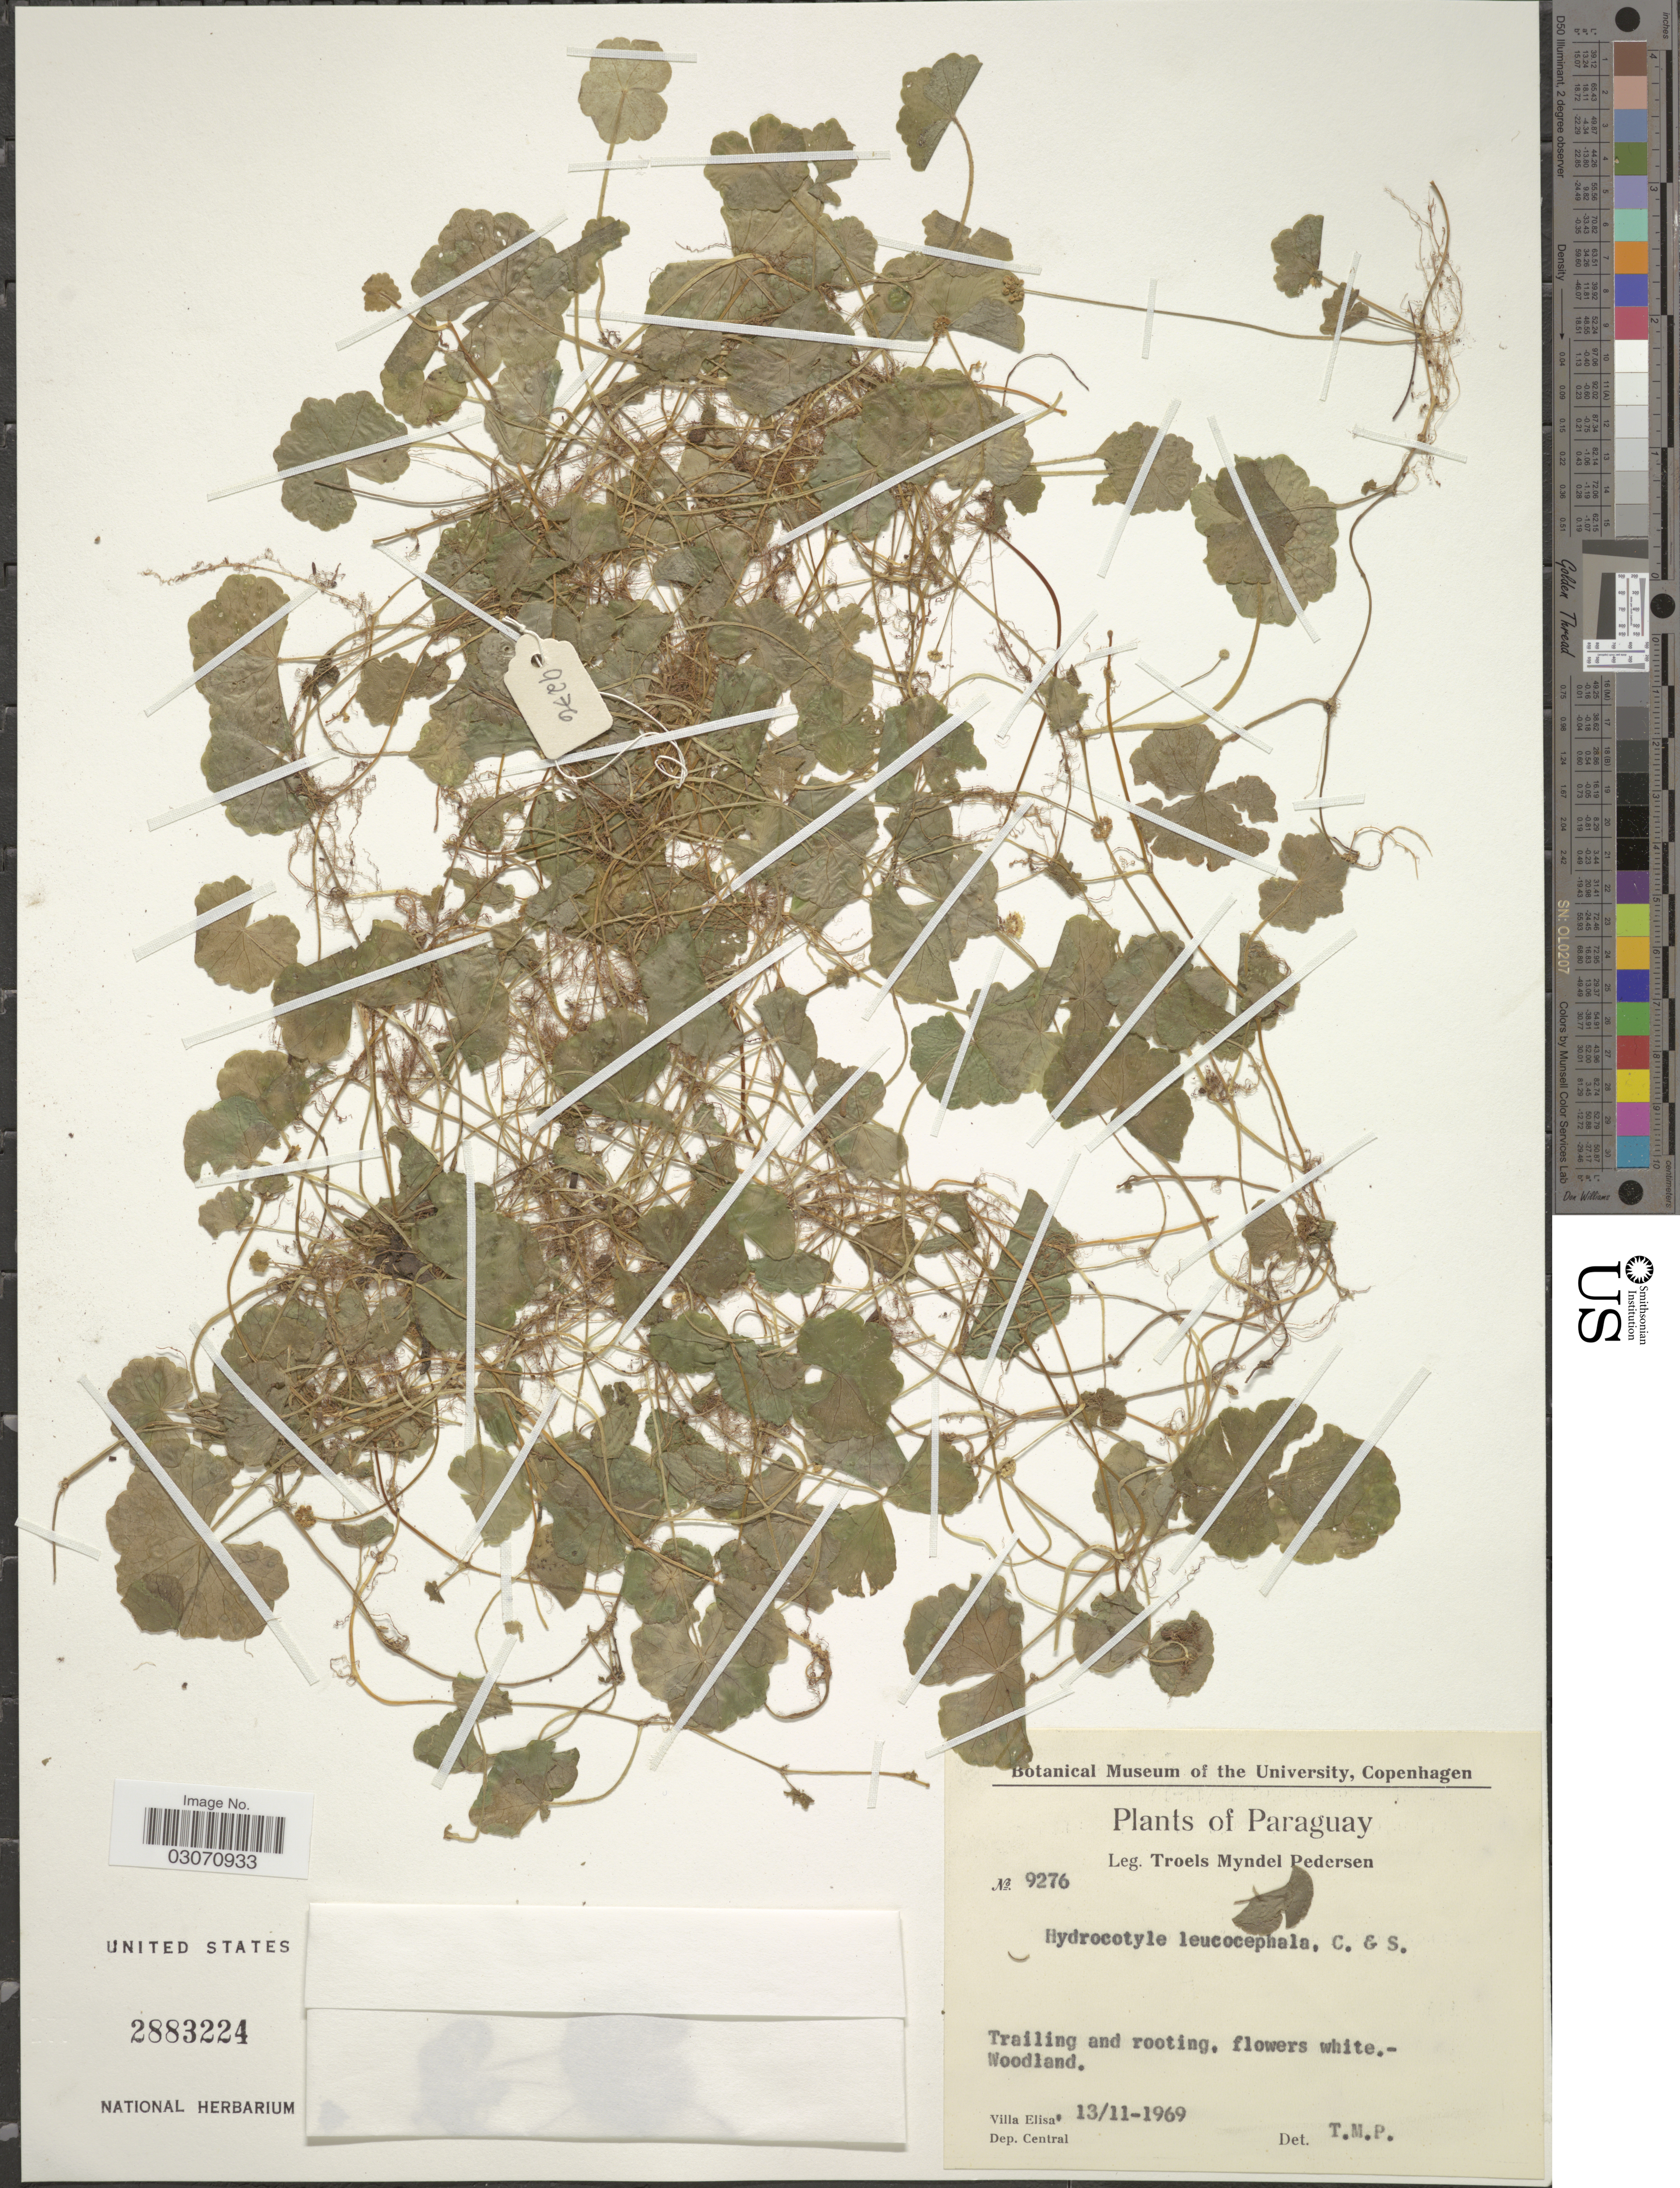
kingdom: Plantae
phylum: Tracheophyta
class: Magnoliopsida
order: Apiales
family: Araliaceae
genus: Hydrocotyle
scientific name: Hydrocotyle leucocephala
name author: Cham. & Schltdl.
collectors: T. Pederson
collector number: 9276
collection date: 1969-11-13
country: Paraguay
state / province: Central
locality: Villa Elisa' Dep. Central.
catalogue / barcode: US 2883224